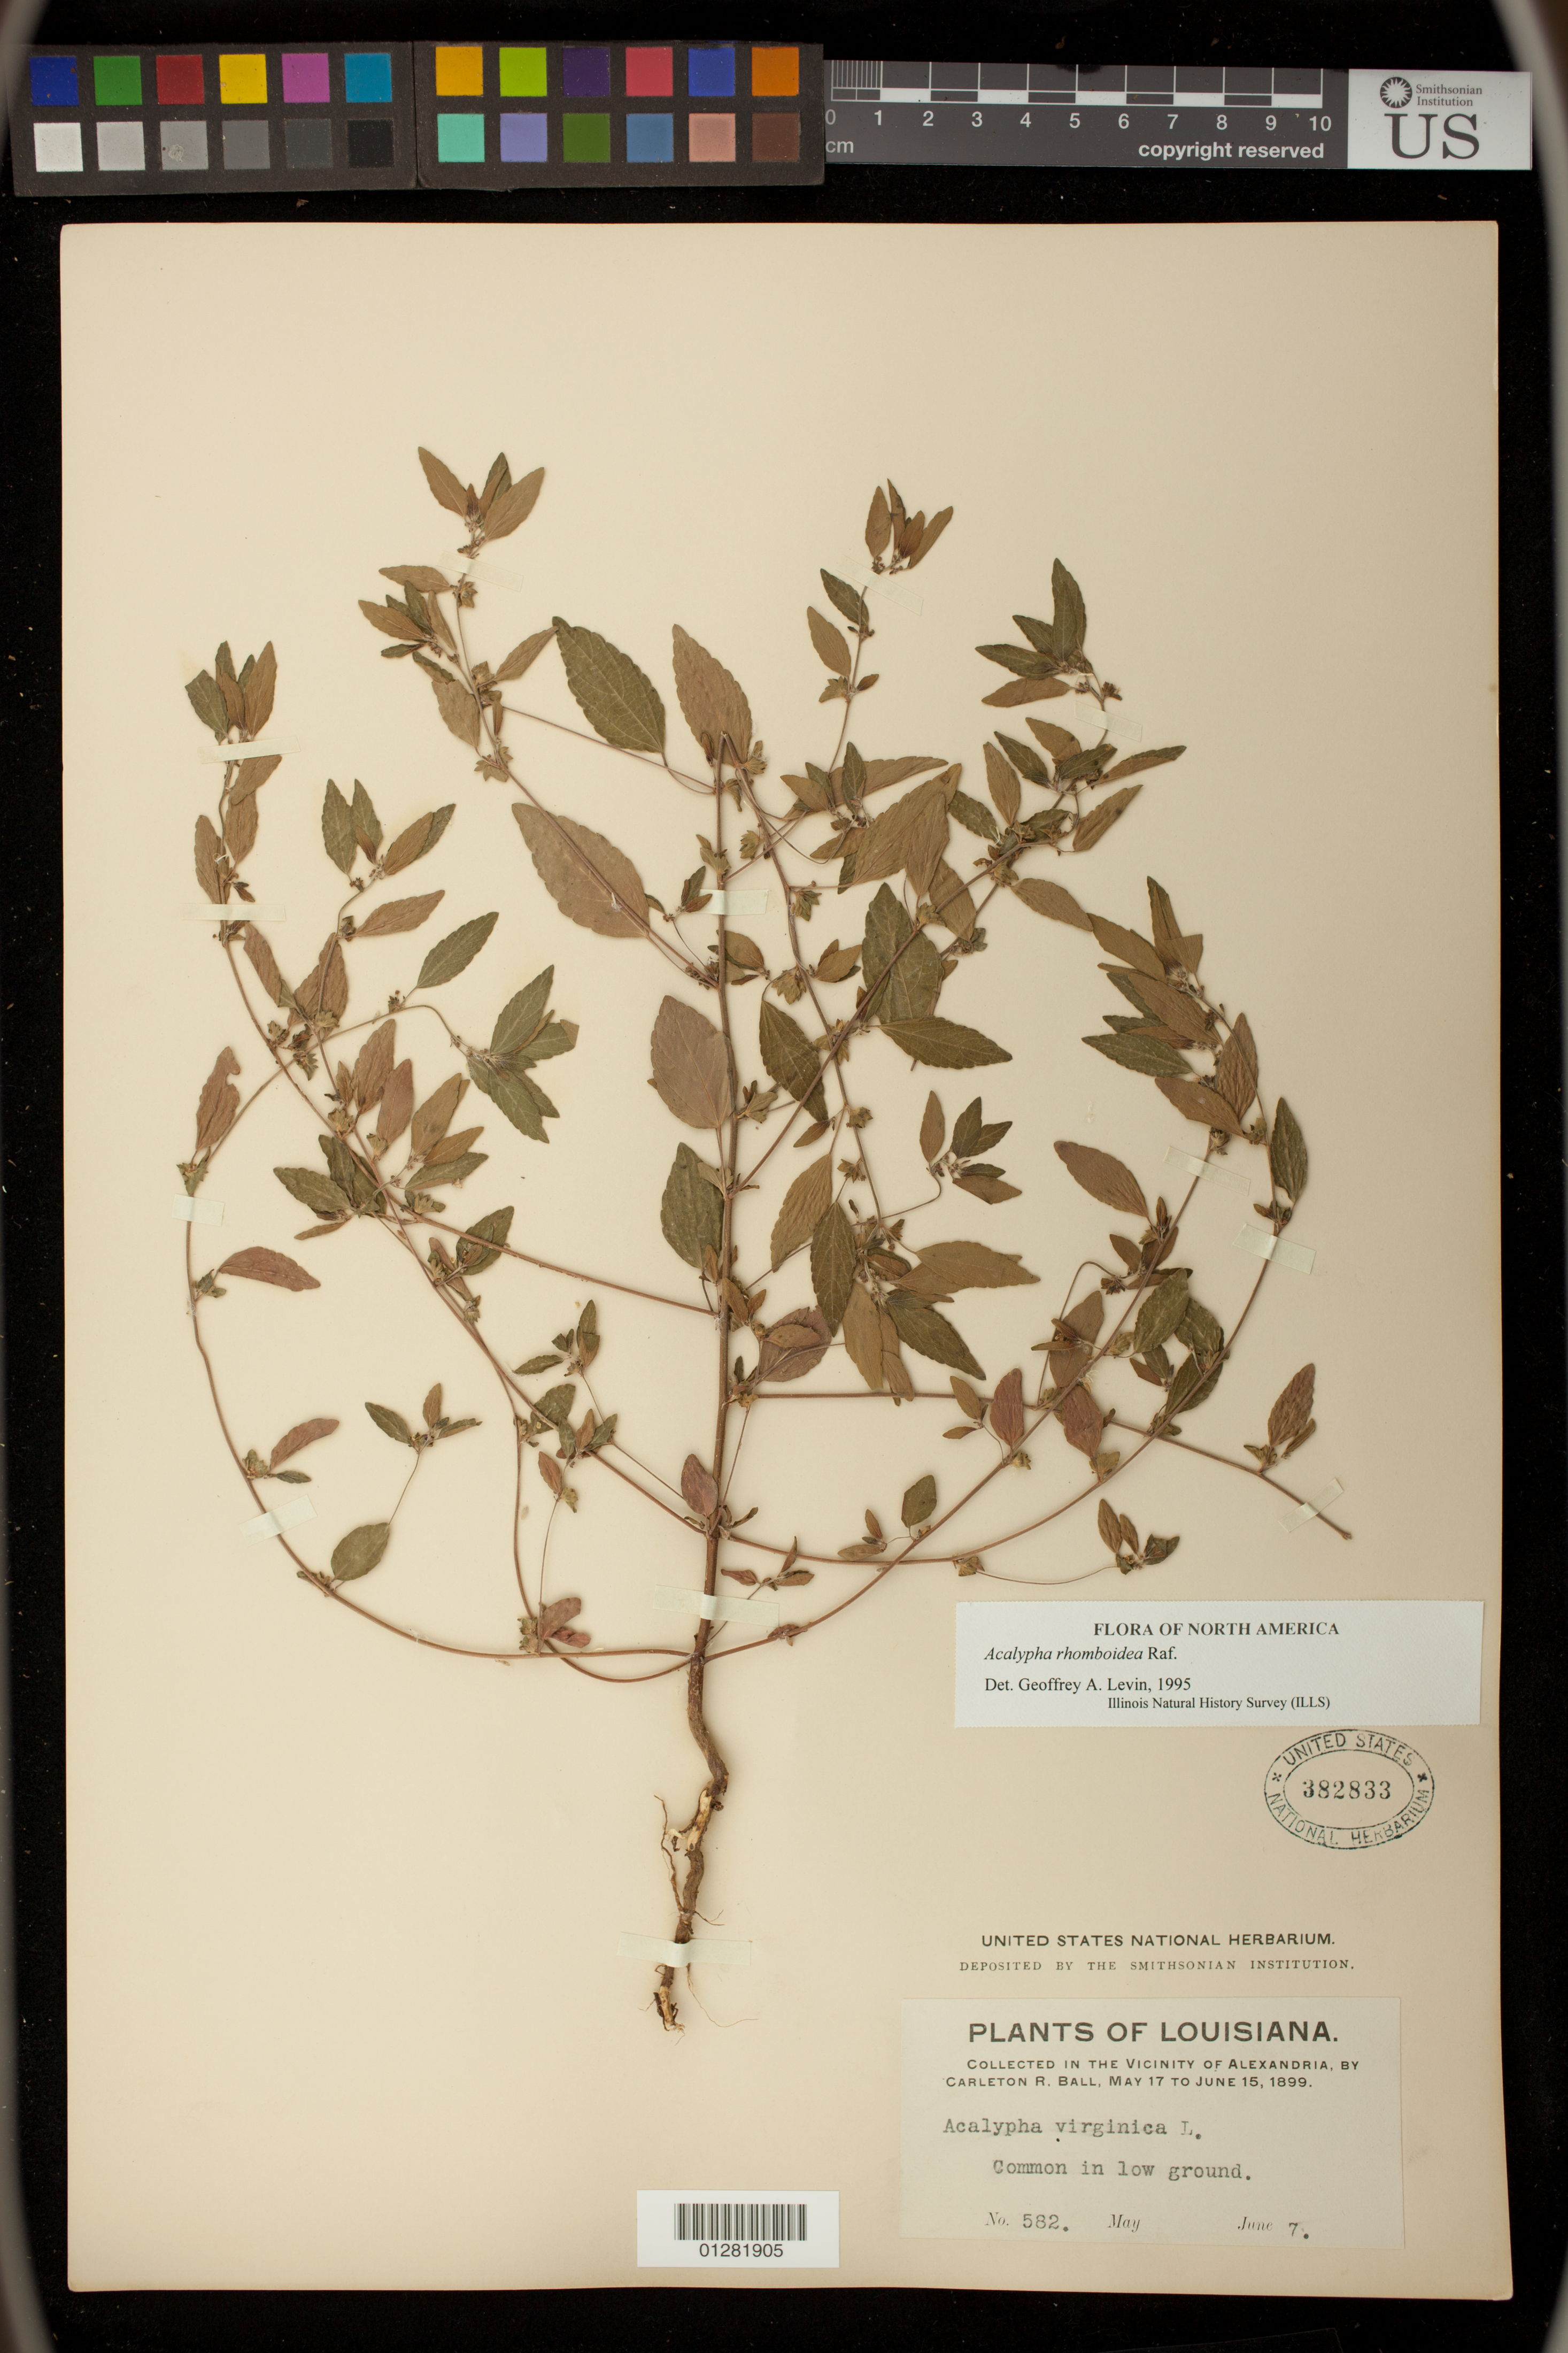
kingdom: Plantae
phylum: Tracheophyta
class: Magnoliopsida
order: Malpighiales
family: Euphorbiaceae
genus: Acalypha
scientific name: Acalypha rhomboidea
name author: Raf.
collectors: C. R. Ball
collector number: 582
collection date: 1899-06-07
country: United States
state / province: Louisiana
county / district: Rapides Parish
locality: Vicinity of Alexandria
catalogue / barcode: US 382833